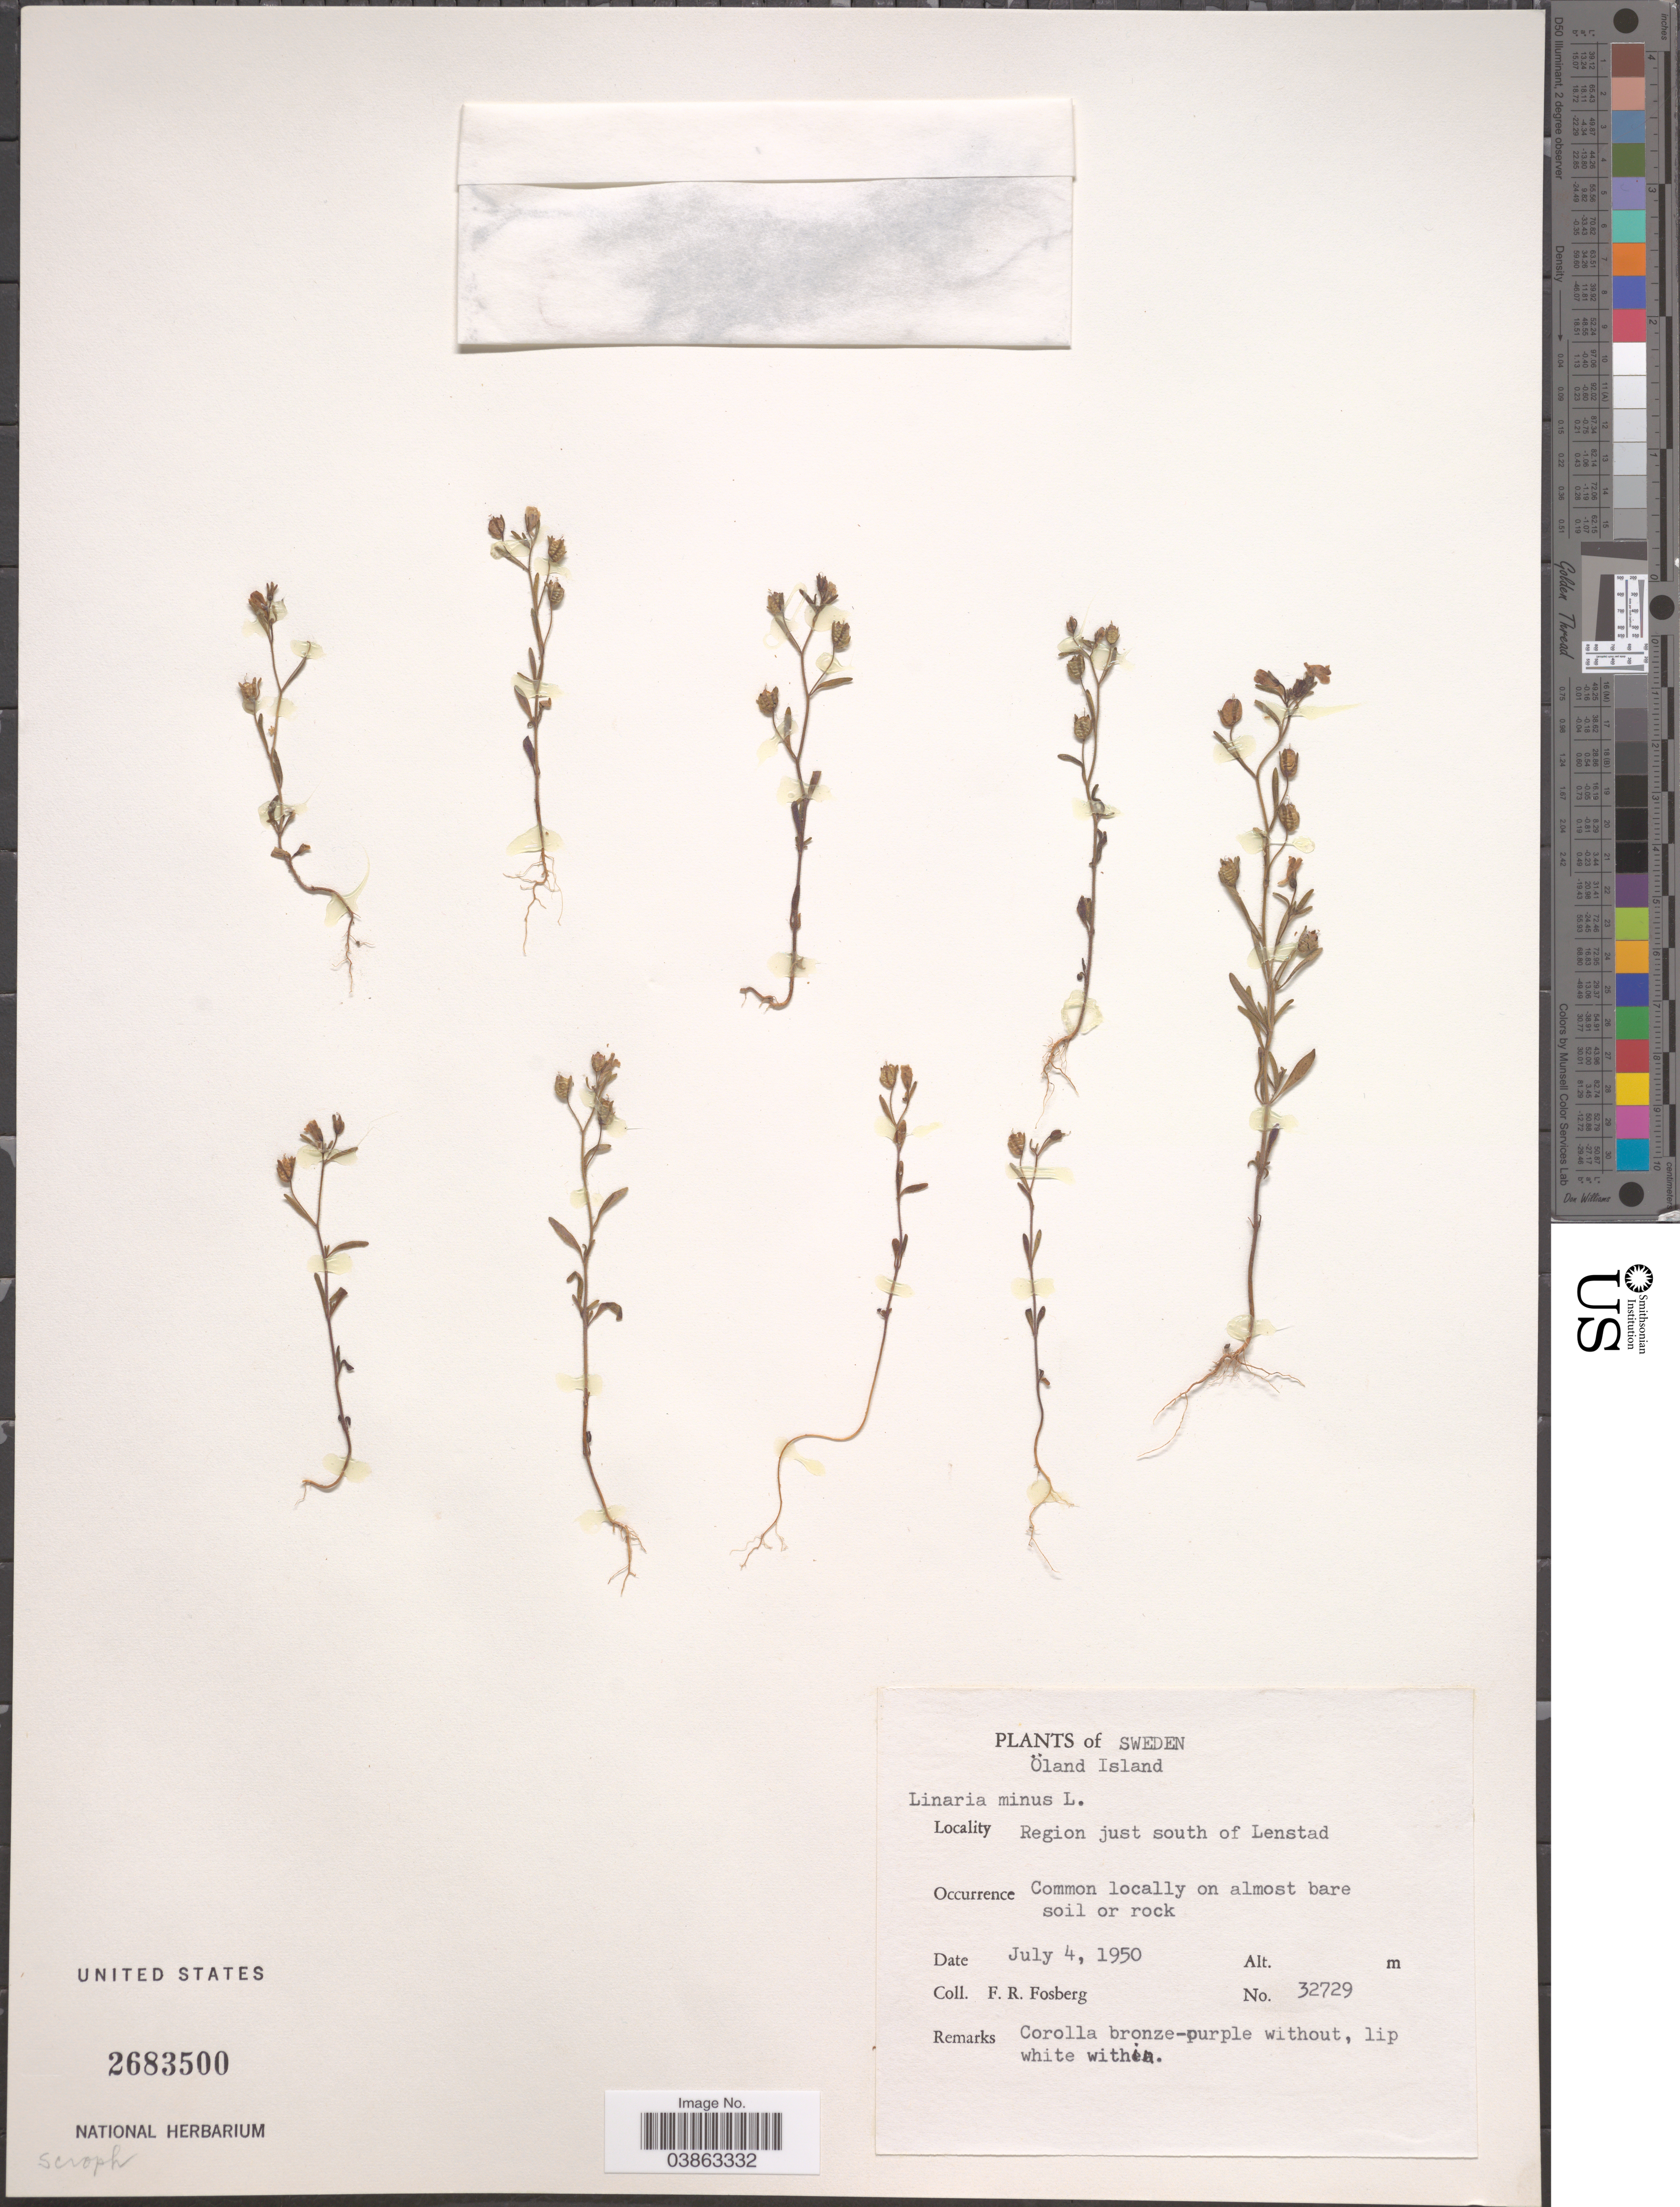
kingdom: Plantae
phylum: Tracheophyta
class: Magnoliopsida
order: Lamiales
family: Plantaginaceae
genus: Linaria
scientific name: Linaria minor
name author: (L.) Desf.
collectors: F. R. Fosberg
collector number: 32729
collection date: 1950-07-04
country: Sweden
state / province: Kalmar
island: Oland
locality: Öland Island. Region just south of Lenstad.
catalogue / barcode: US 2683500